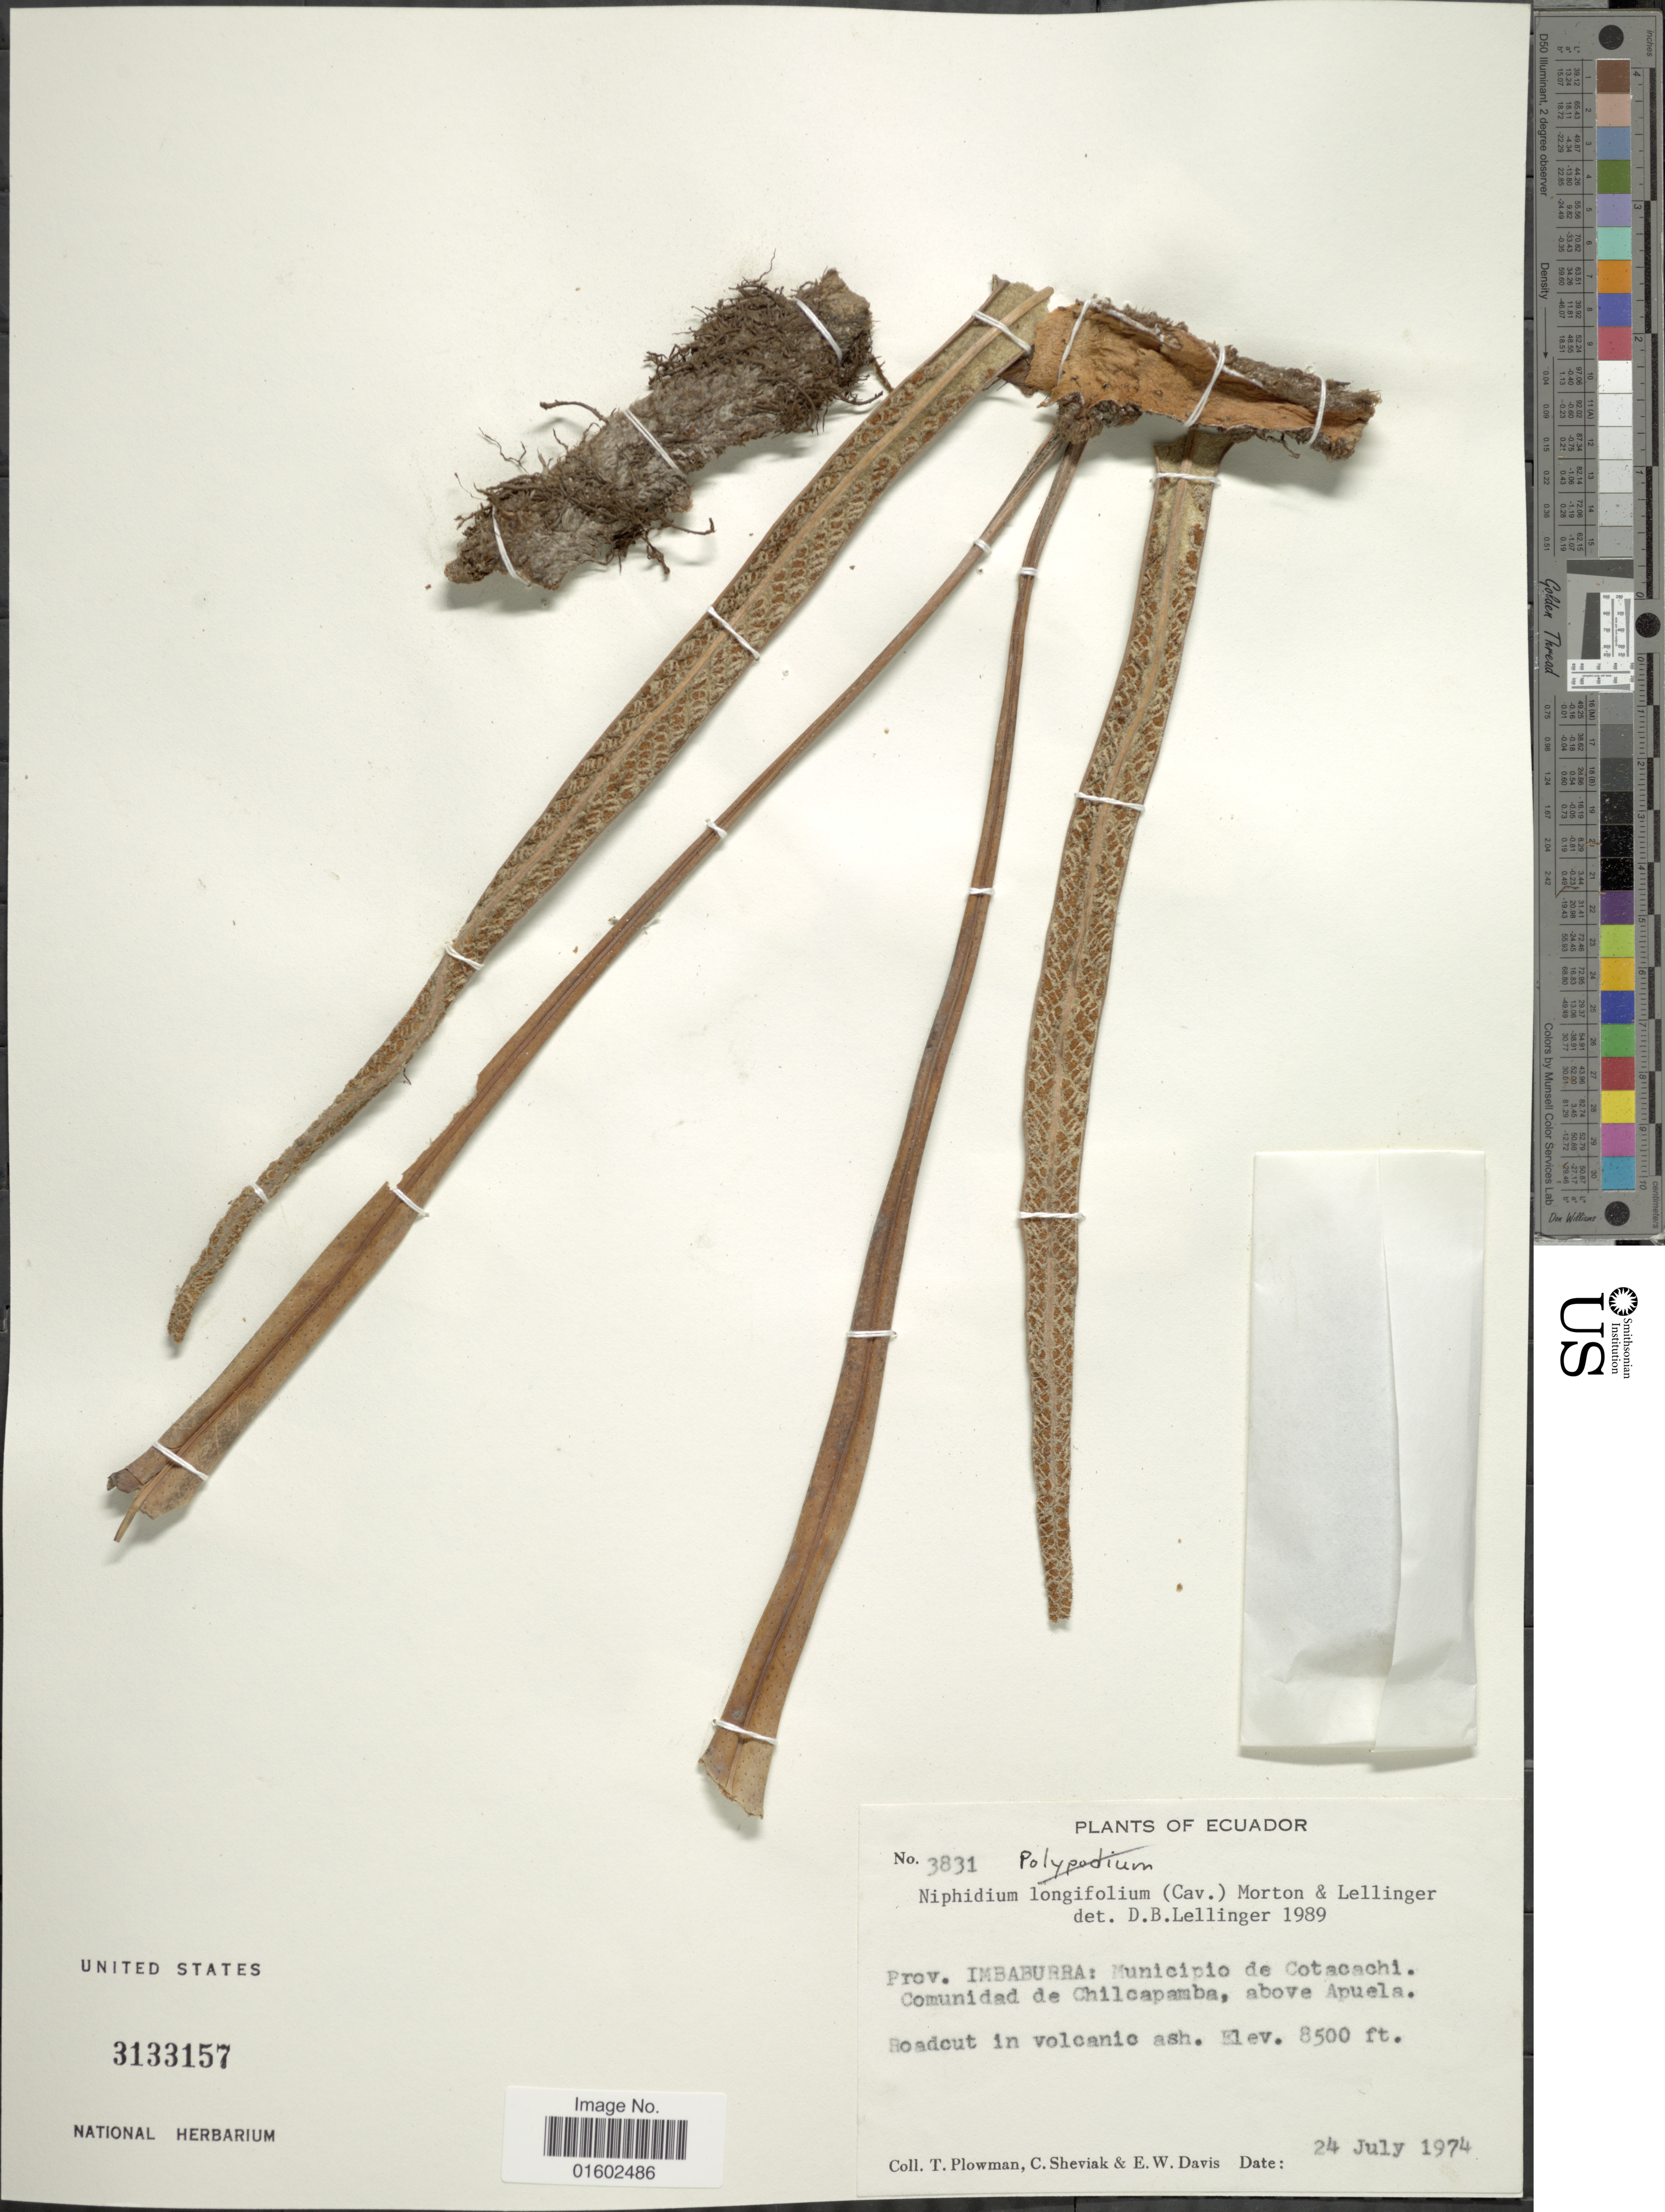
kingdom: Plantae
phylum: Tracheophyta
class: Polypodiopsida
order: Polypodiales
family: Polypodiaceae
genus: Niphidium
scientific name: Niphidium longifolium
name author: (Cav.) C.V. Morton & Lellinger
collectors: T. Plowman, C. J. Sheviak & E. W. Davis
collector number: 3831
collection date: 1974-07-24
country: Ecuador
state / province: Imbabura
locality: Municipio de Cotacachi, Cominidad de Chilcampamba, above Apuela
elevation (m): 2591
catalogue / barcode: US 3133157